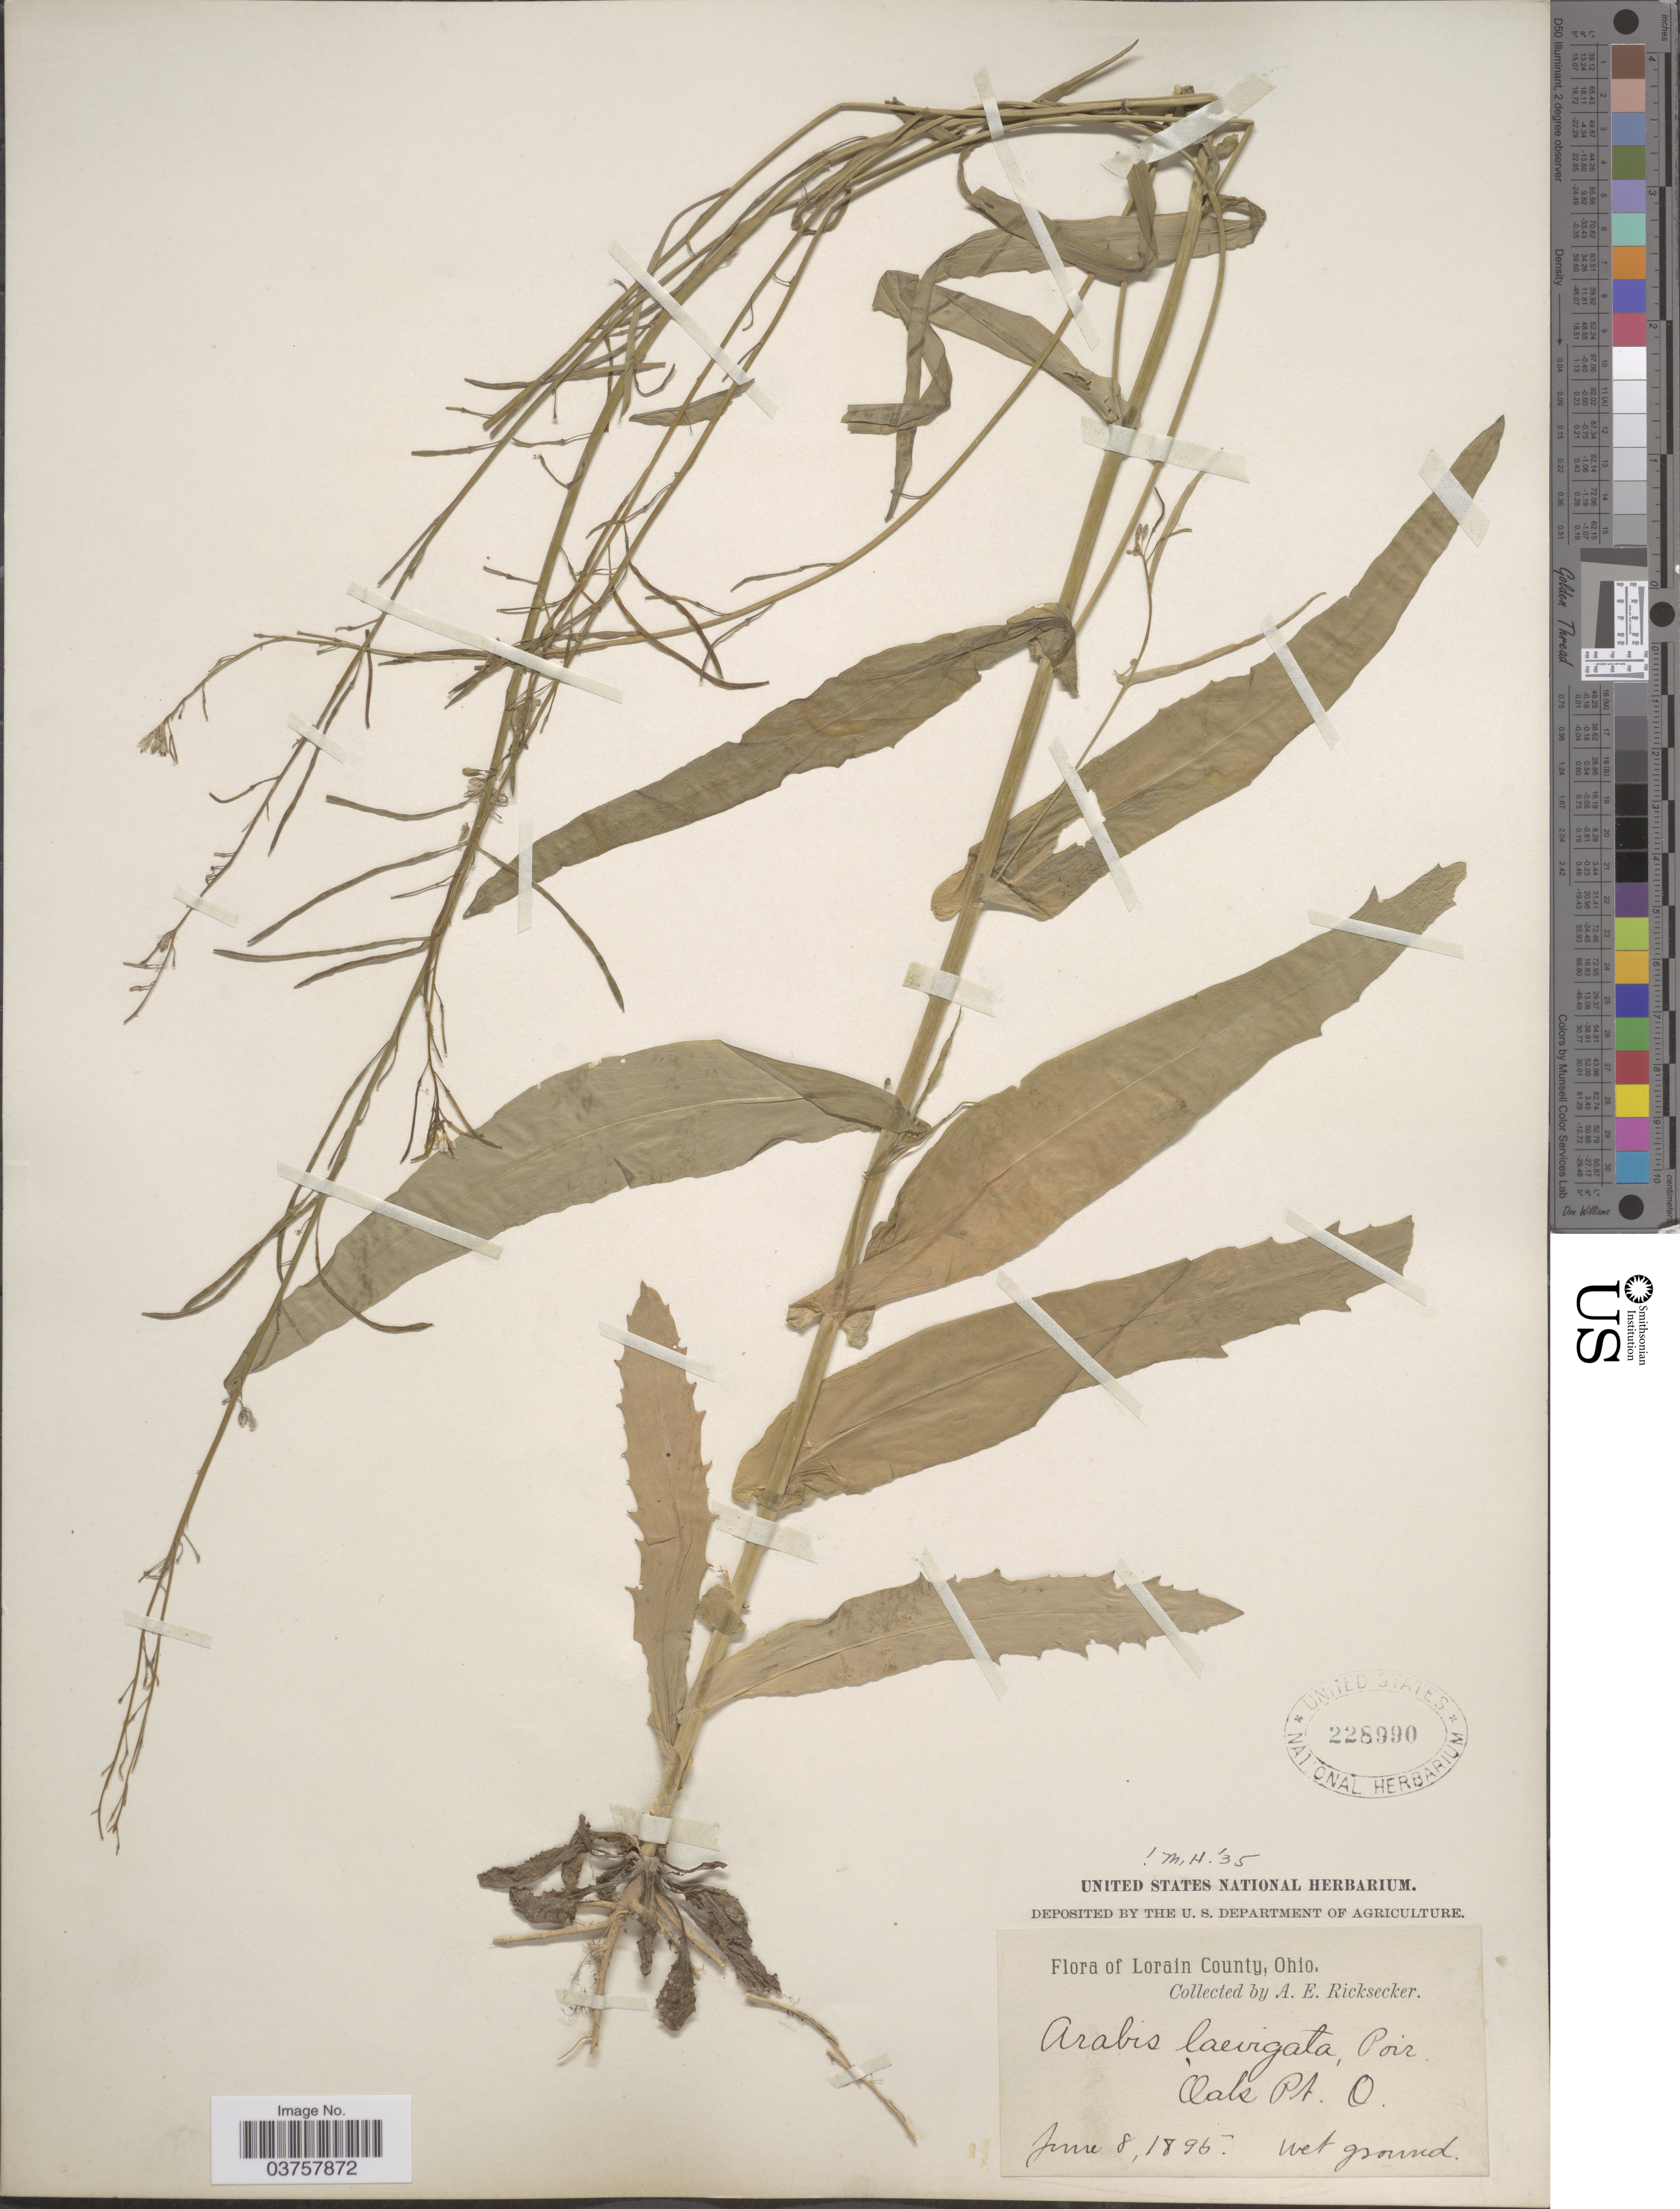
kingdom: Plantae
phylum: Tracheophyta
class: Magnoliopsida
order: Brassicales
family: Brassicaceae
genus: Arabis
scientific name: Arabis laevigata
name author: (Muhl. ex Willd.) Poir.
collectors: A. E. Ricksecker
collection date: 1895-06-08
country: United States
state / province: Ohio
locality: Lorain County. Oak Pt.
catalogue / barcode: US 228990